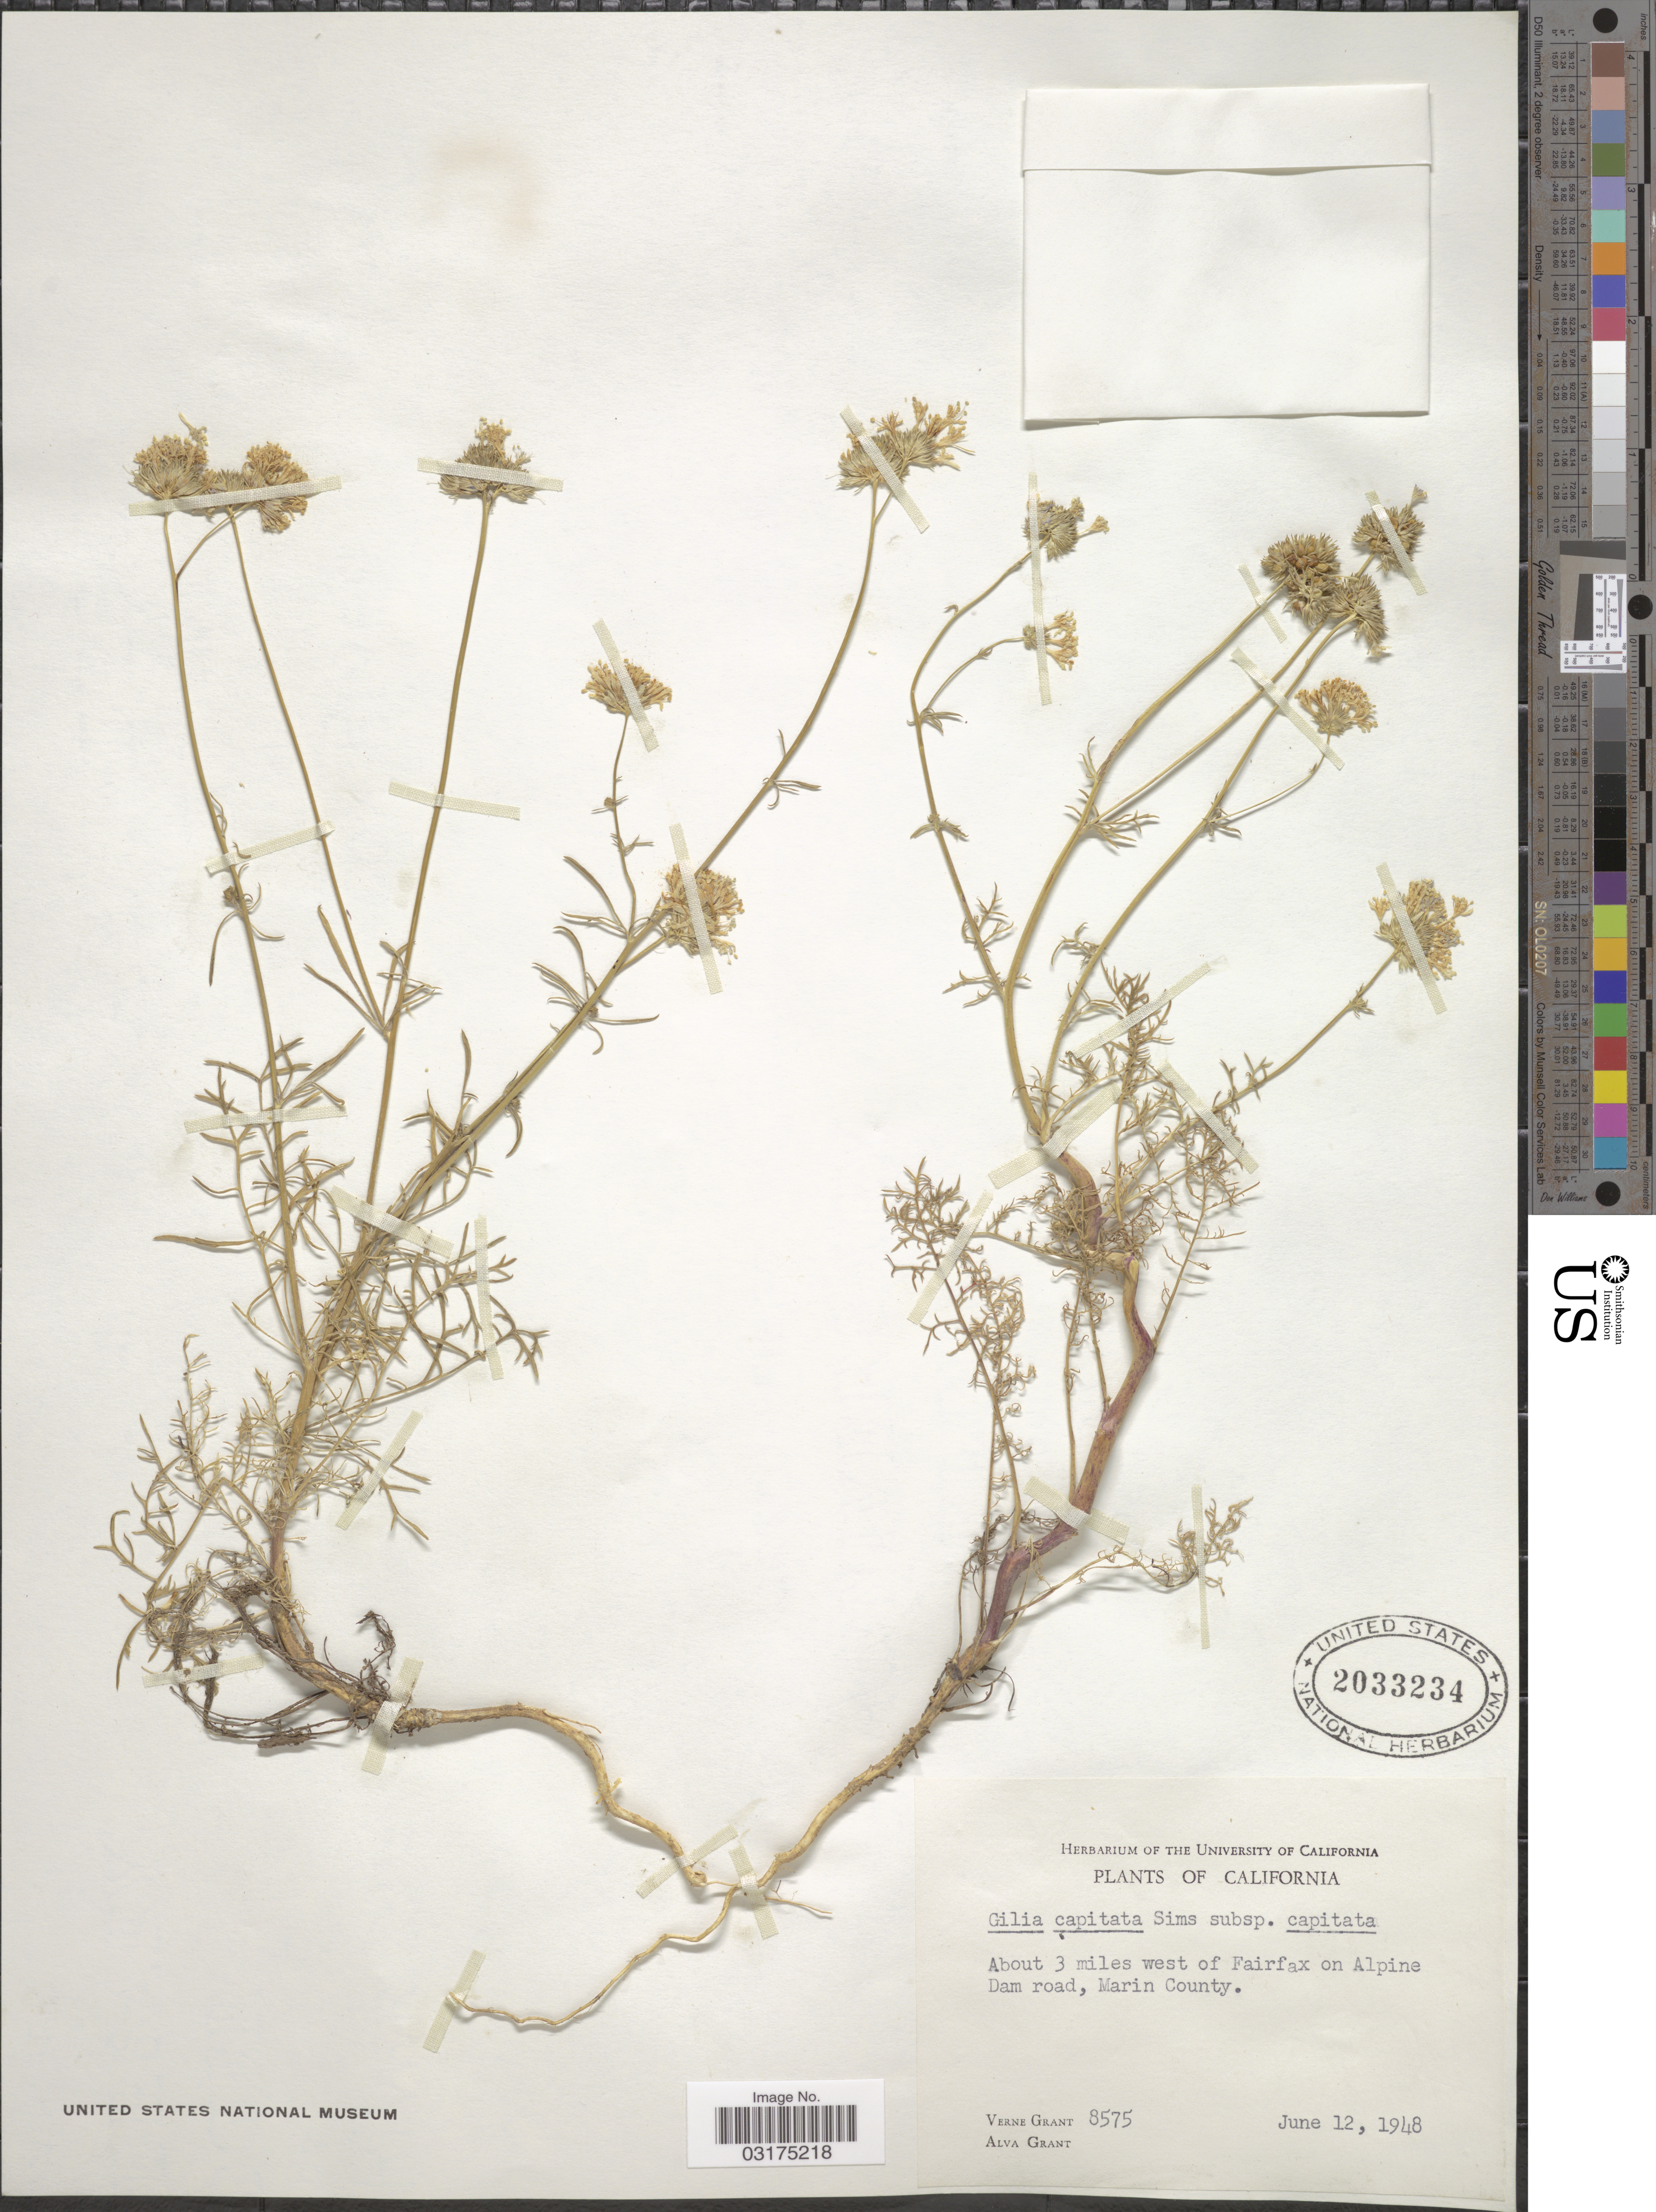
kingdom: Plantae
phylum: Tracheophyta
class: Magnoliopsida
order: Ericales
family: Polemoniaceae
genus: Gilia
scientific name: Gilia capitata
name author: Sims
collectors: V. Grant & A. Grant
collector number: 8575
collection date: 1948-06-12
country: United States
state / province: California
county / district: Marin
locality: About 3 miles west of Fairfax on Alpine Dam road, Marin County.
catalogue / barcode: US 2033234